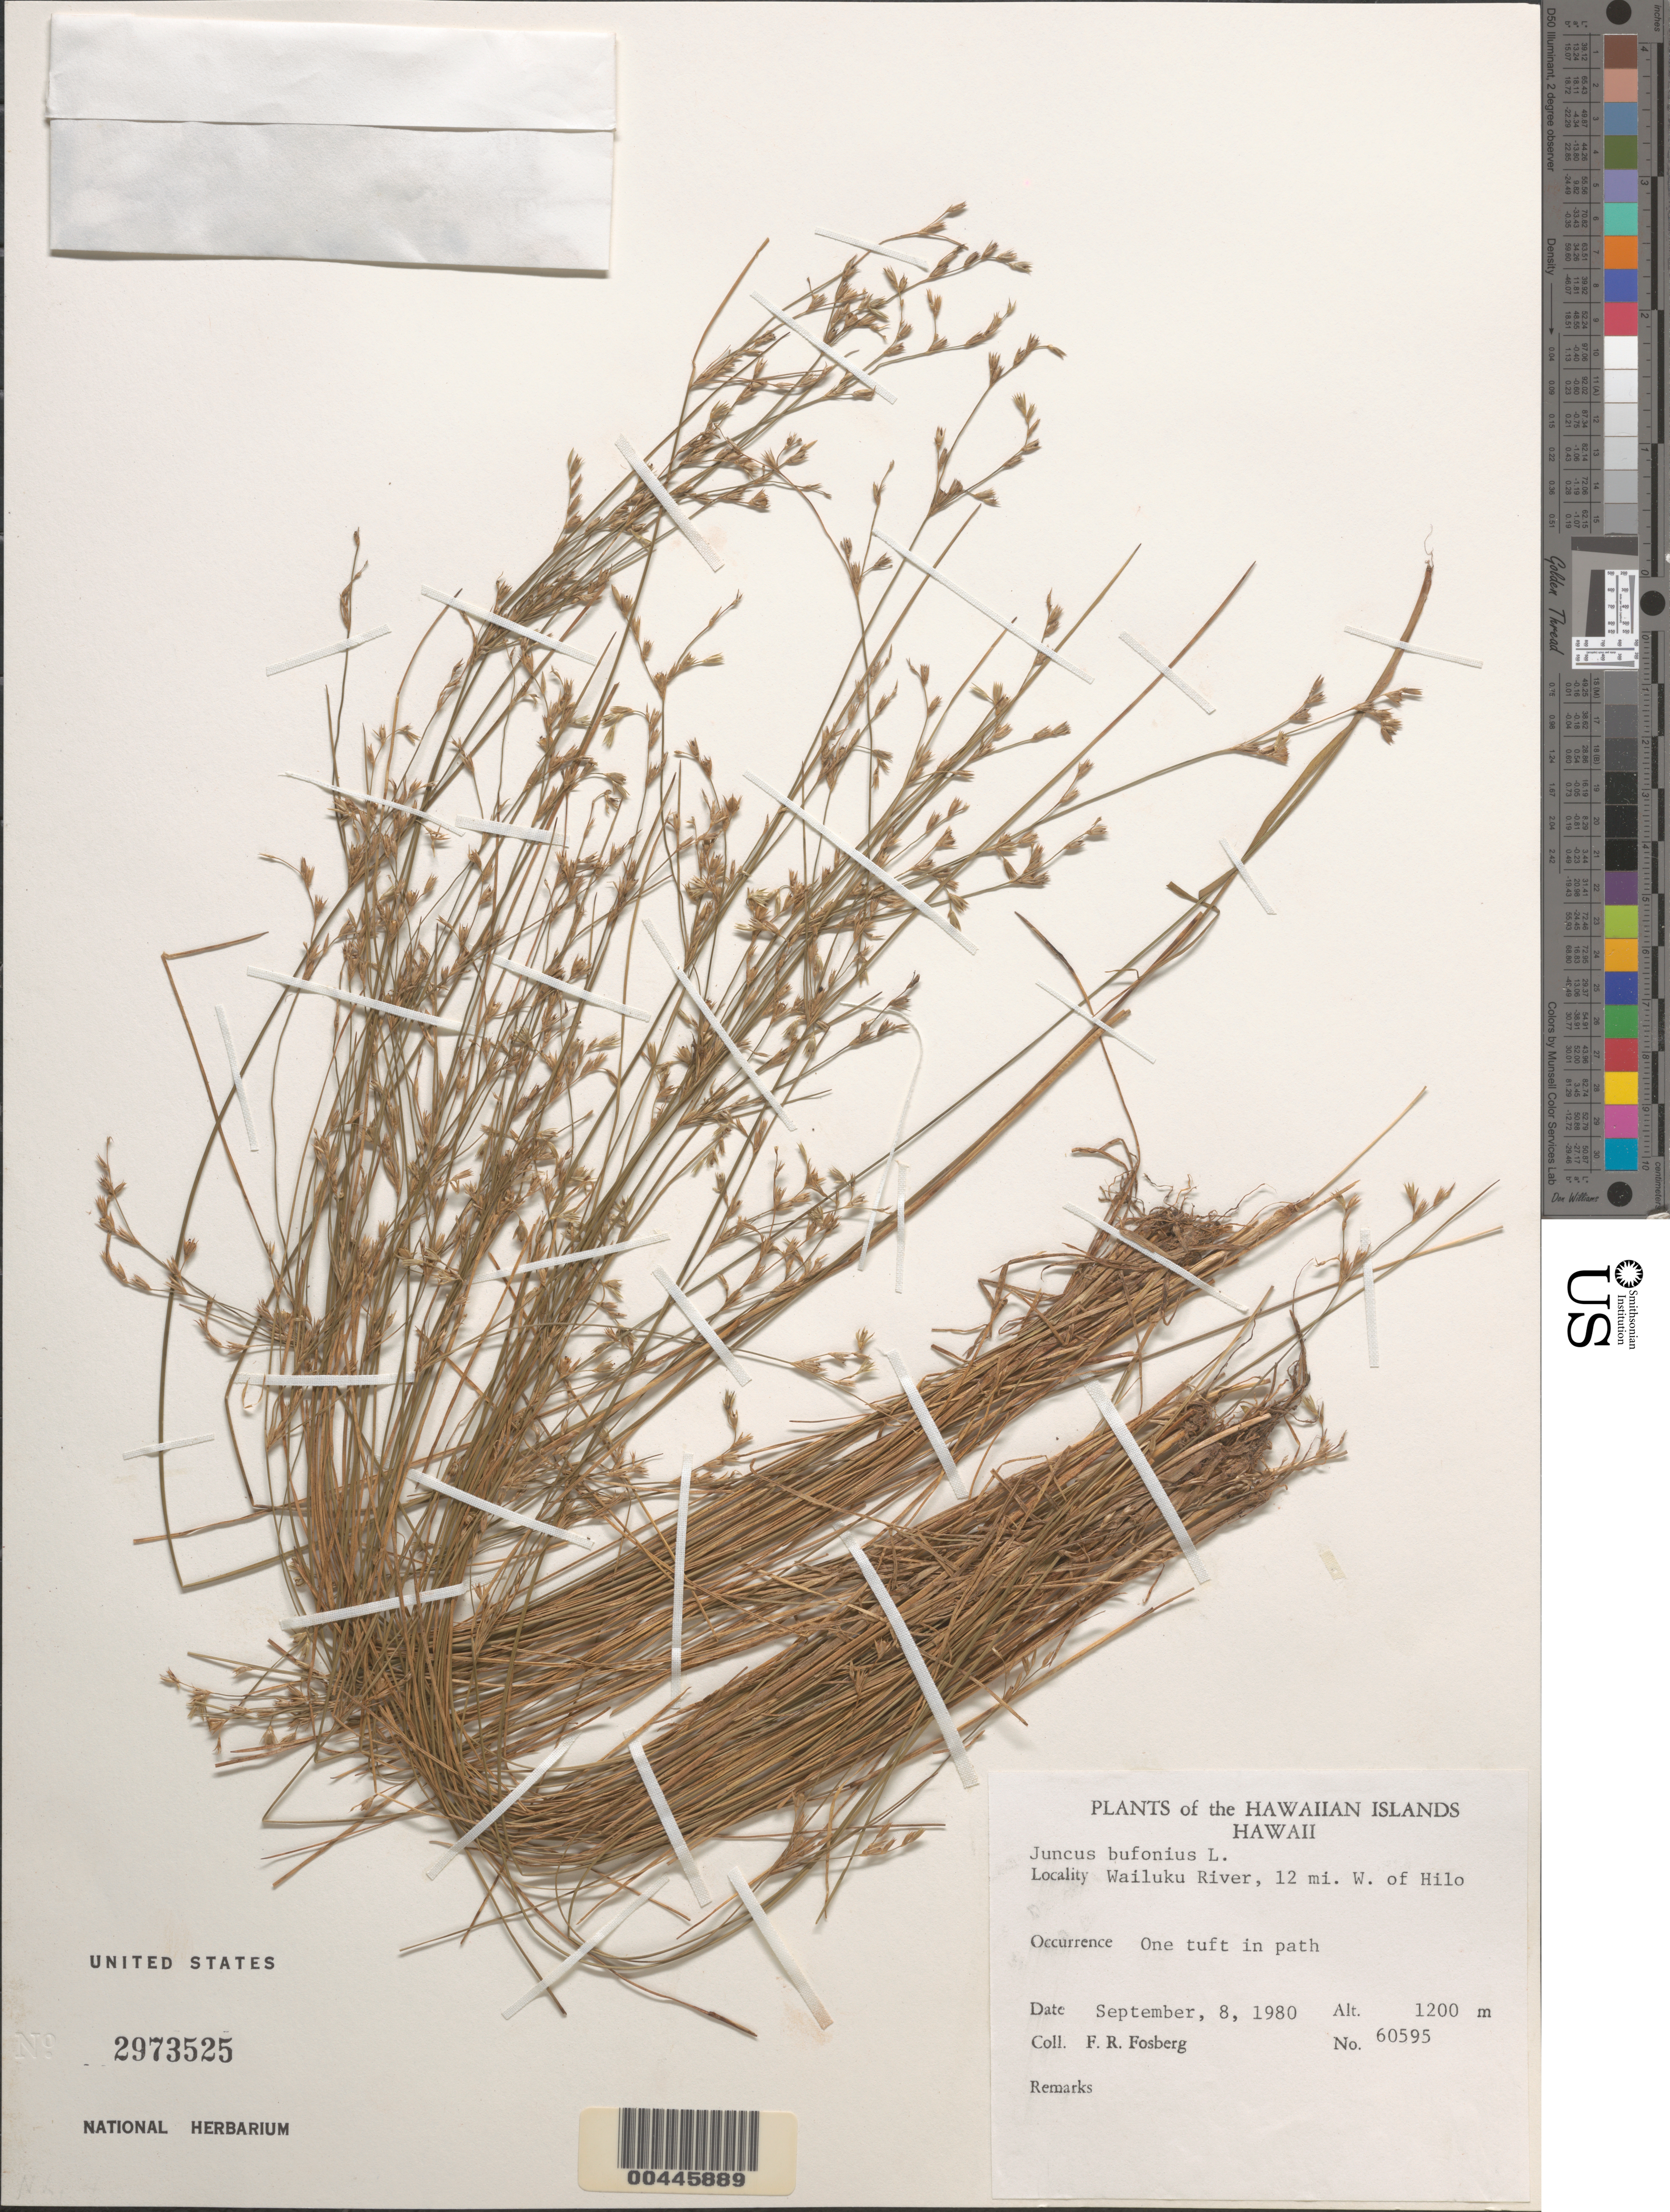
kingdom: Plantae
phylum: Tracheophyta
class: Liliopsida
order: Poales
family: Juncaceae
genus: Juncus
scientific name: Juncus bufonius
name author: L.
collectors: F. R. Fosberg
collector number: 60595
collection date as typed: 8 Sep 1980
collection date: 1980-09-08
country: United States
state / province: Hawaii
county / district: Hawaii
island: Hawaii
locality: Wailuku River, 12 mi W of Hilo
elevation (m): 1200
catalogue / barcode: US 2973525